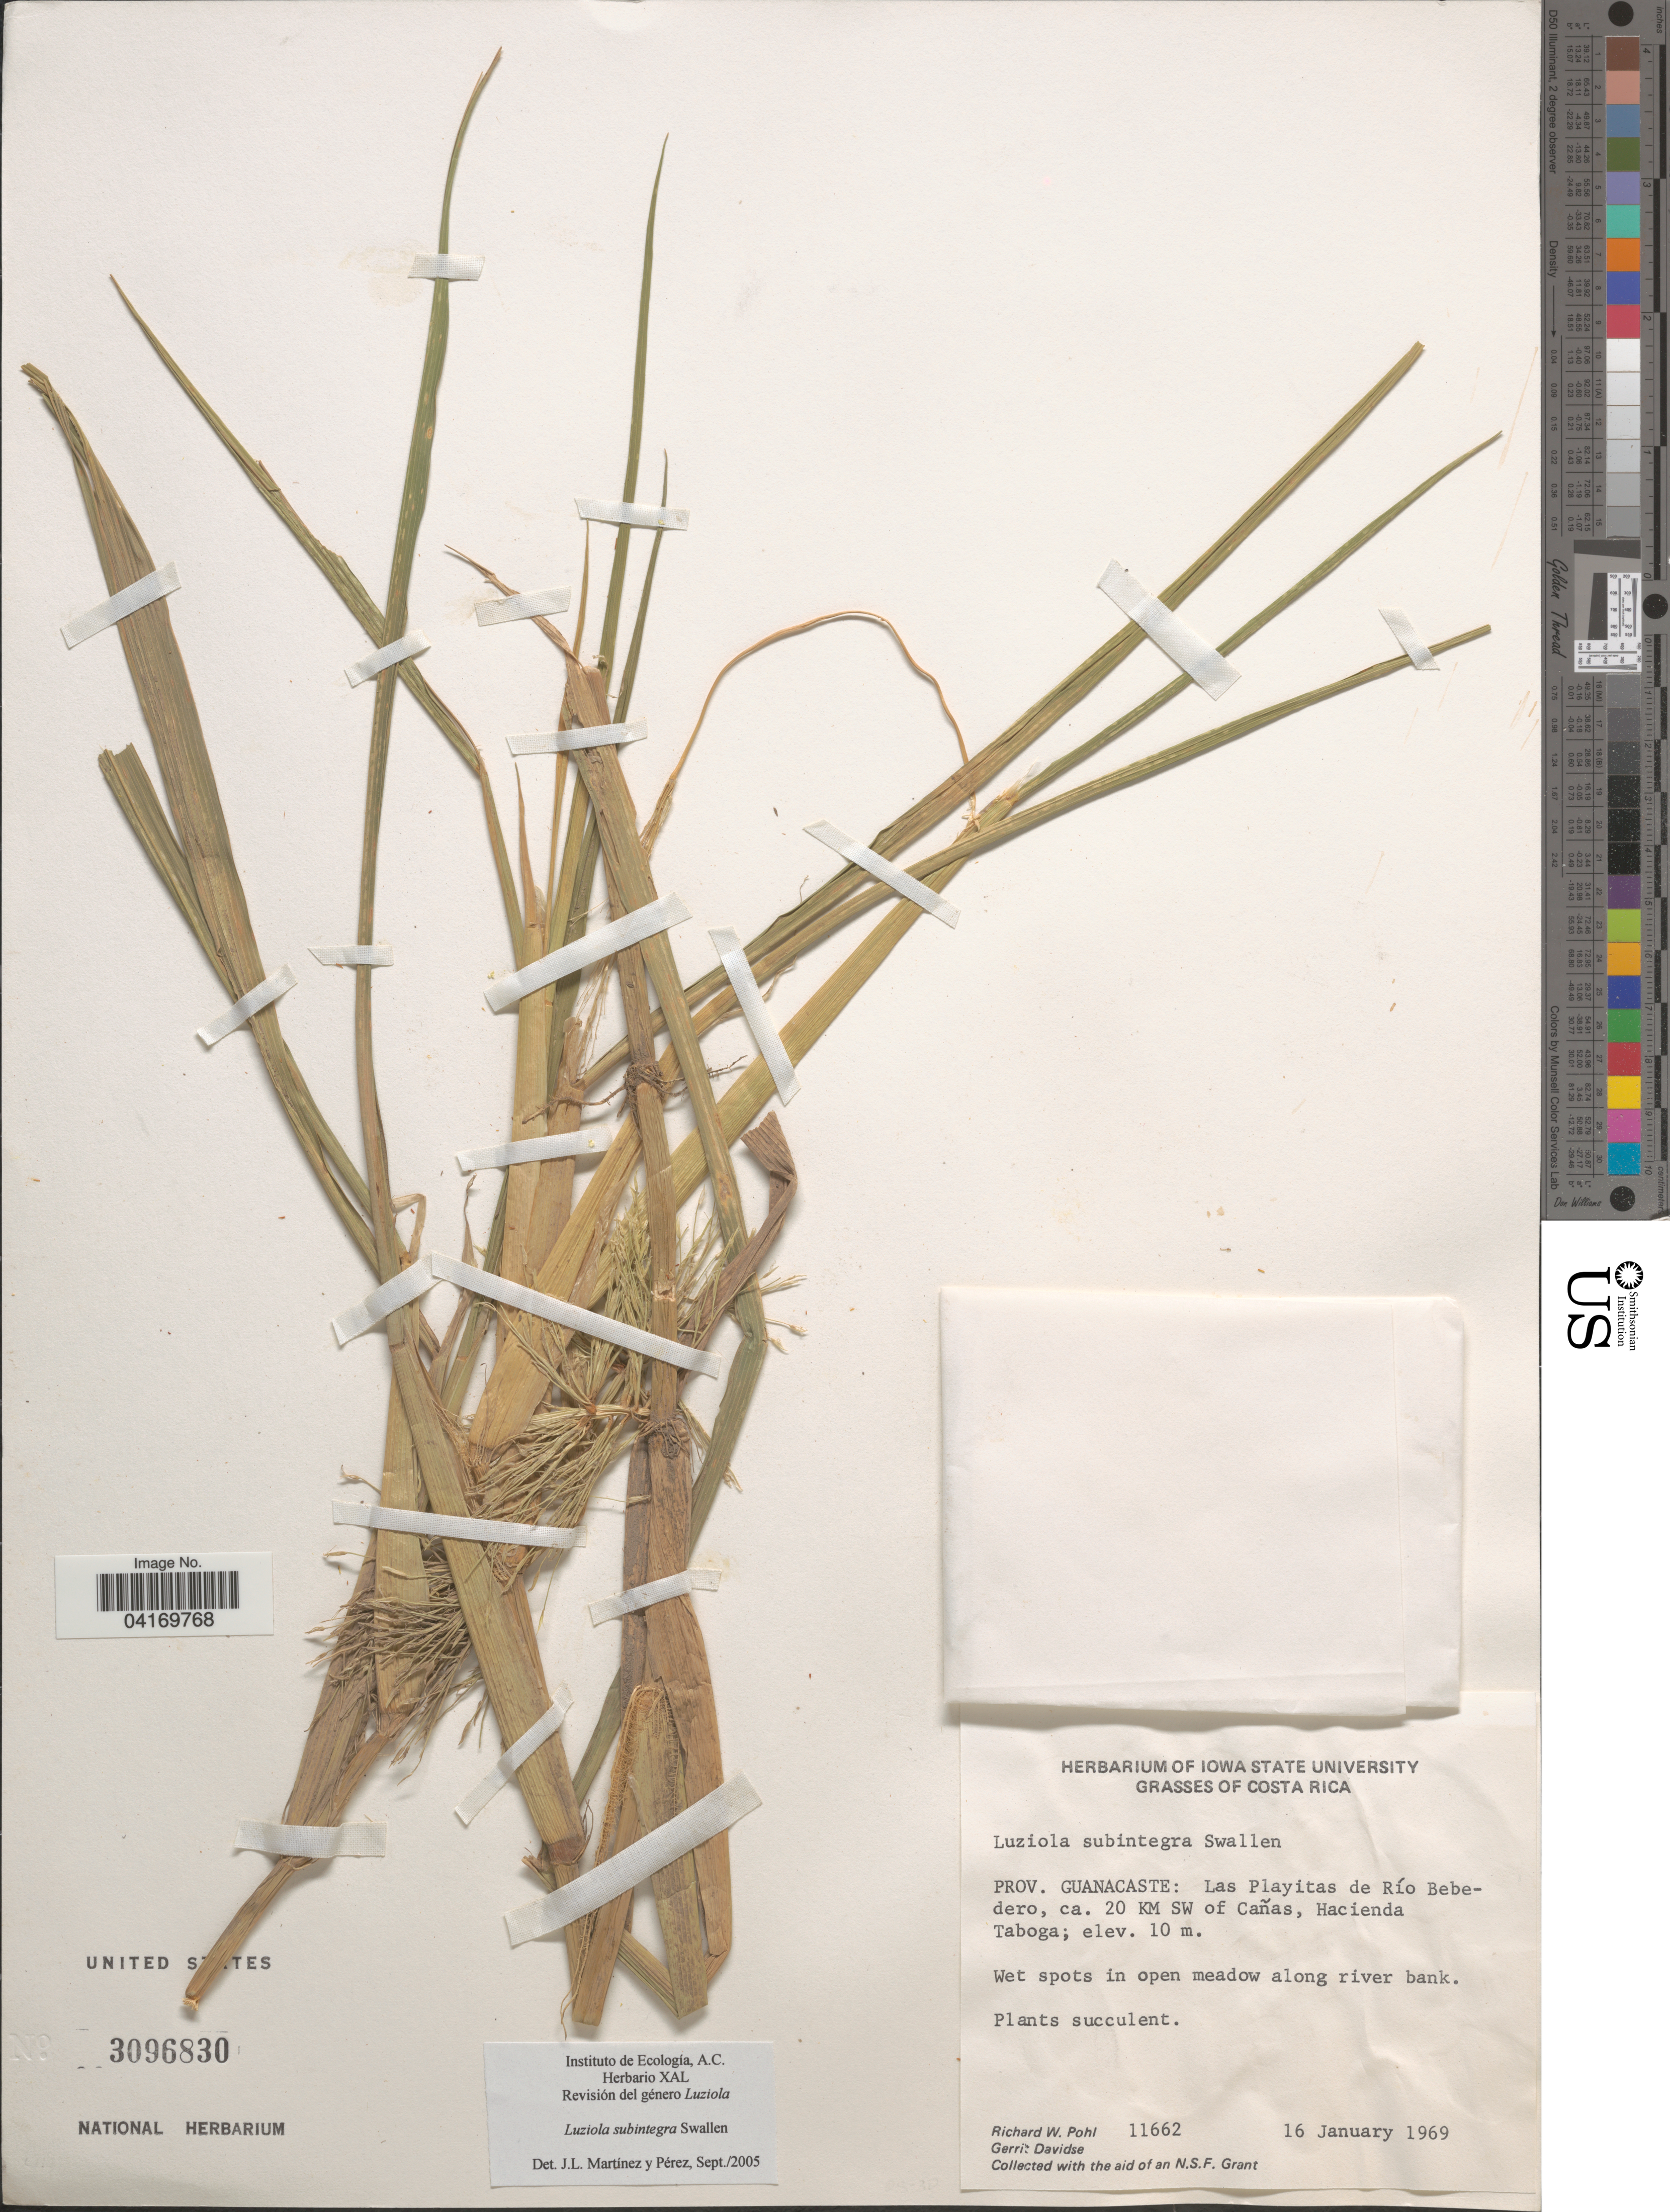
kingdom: Plantae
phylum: Tracheophyta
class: Liliopsida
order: Poales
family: Poaceae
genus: Luziola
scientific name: Luziola subintegra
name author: Swallen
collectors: R. W. Pohl & G. Davidse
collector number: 11662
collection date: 1969-01-16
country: Costa Rica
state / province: Guanacaste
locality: Las Playitas de Río Bebedero, ca. 20 KM SW of Cañas, Hacienda Taboga.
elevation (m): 10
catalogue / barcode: US 3096830